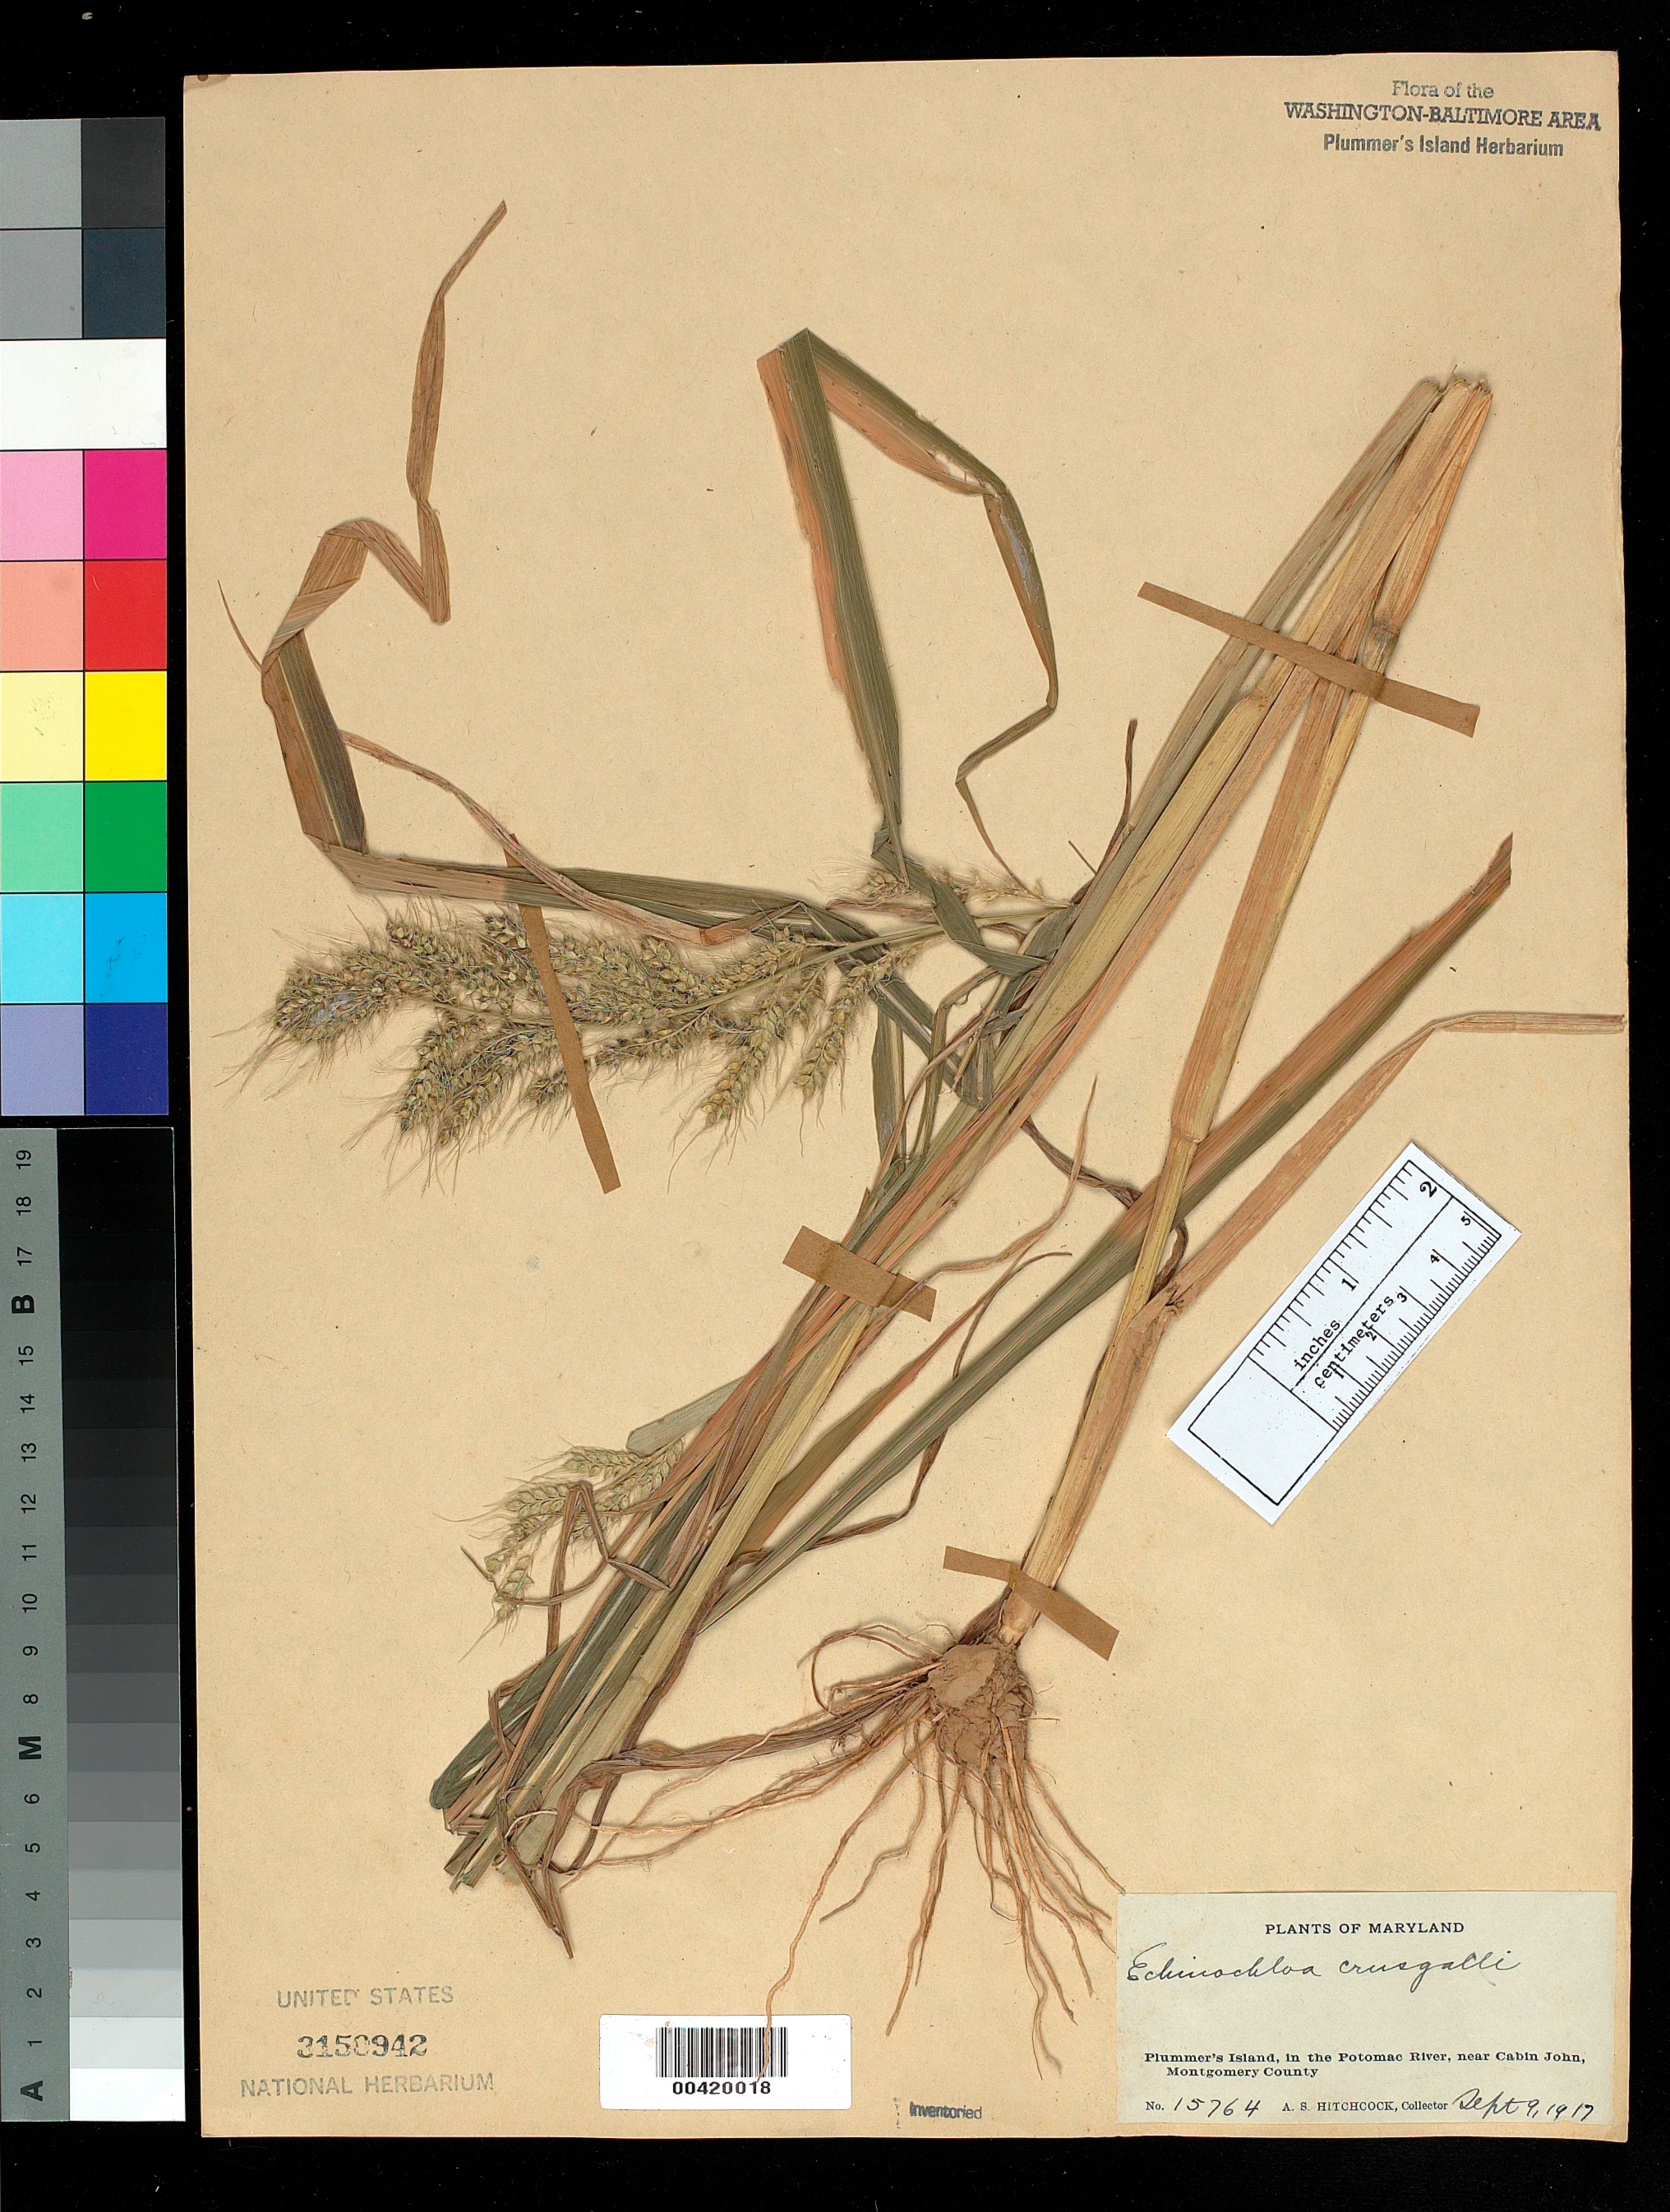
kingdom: Plantae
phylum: Tracheophyta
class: Liliopsida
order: Poales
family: Poaceae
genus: Echinochloa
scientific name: Echinochloa crus-galli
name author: (L.) P. Beauv.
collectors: A. S. Hitchcock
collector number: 15764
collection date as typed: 09 Sep 1917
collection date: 1917-09-09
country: United States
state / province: Maryland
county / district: Montgomery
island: Plummers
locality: Plummer's Island Plummers Island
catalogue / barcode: US 3150942